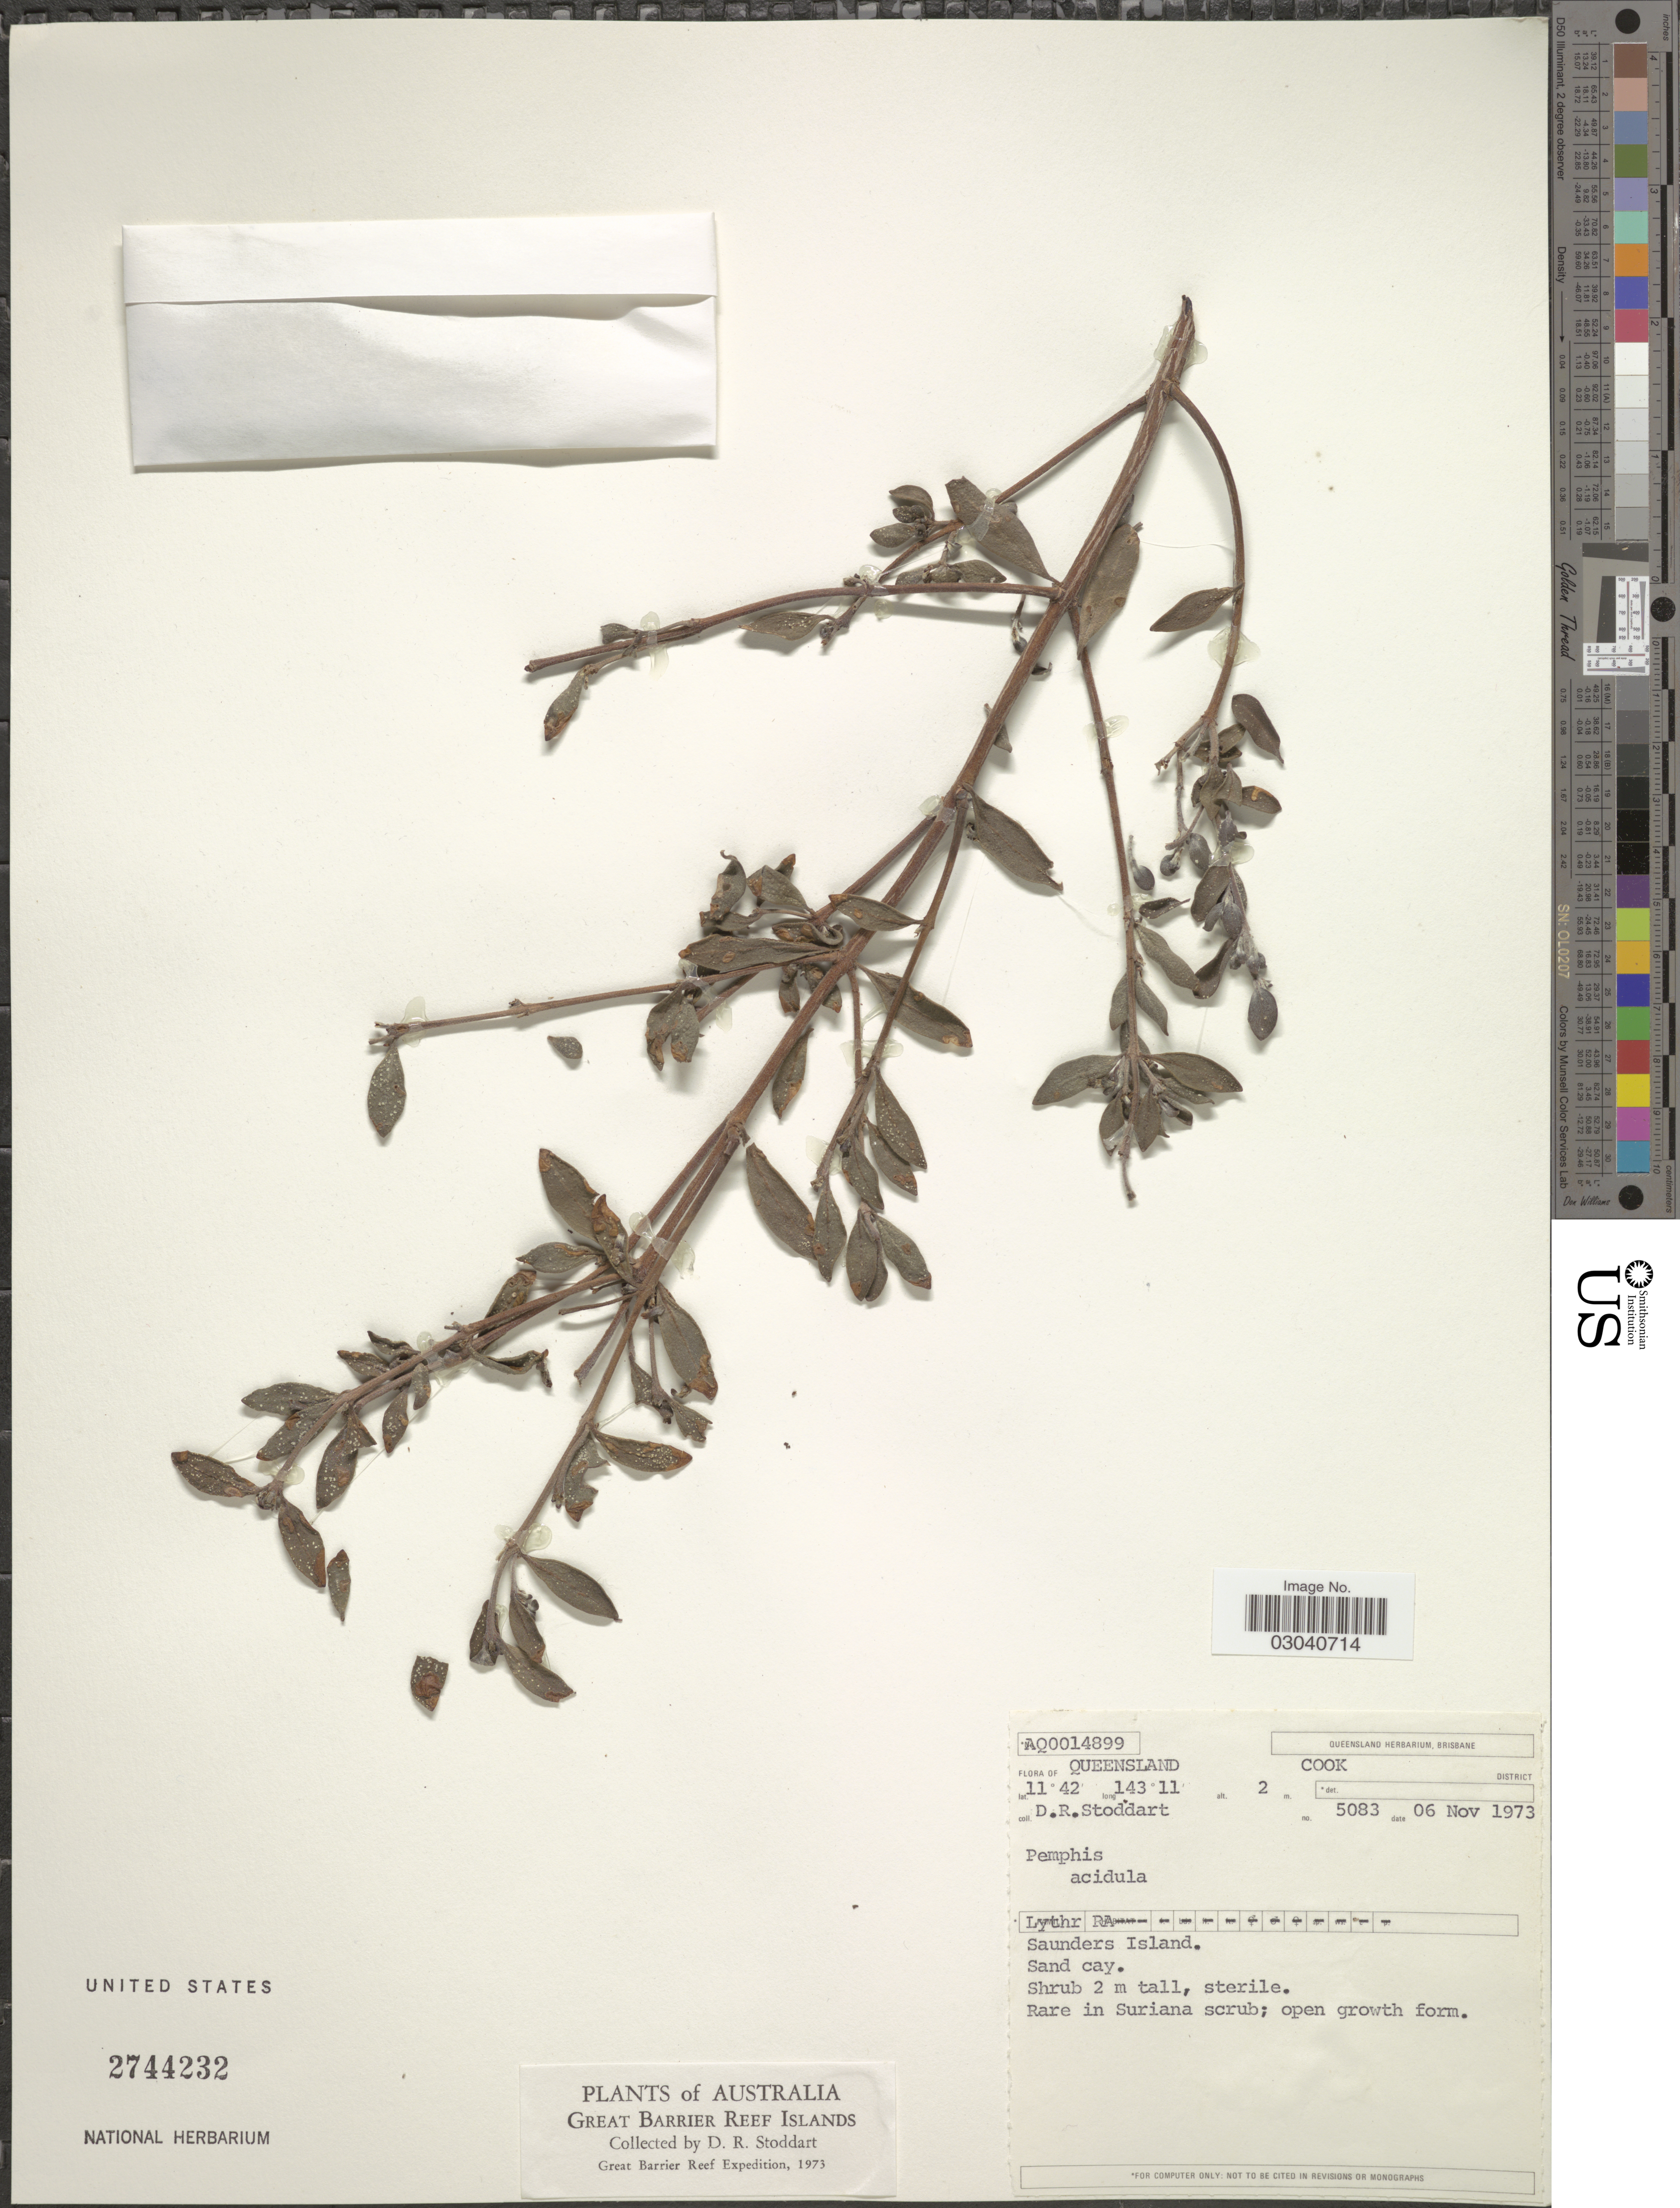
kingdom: Plantae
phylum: Tracheophyta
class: Magnoliopsida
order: Myrtales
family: Lythraceae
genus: Pemphis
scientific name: Pemphis acidula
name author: J.R. Forst. & G. Forst.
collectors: D. R. Stoddart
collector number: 5083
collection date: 1973-11-06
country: Australia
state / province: Queensland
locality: Great Barrier Reef Islands. Cook District. Saunders Island.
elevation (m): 2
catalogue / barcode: US 2744232